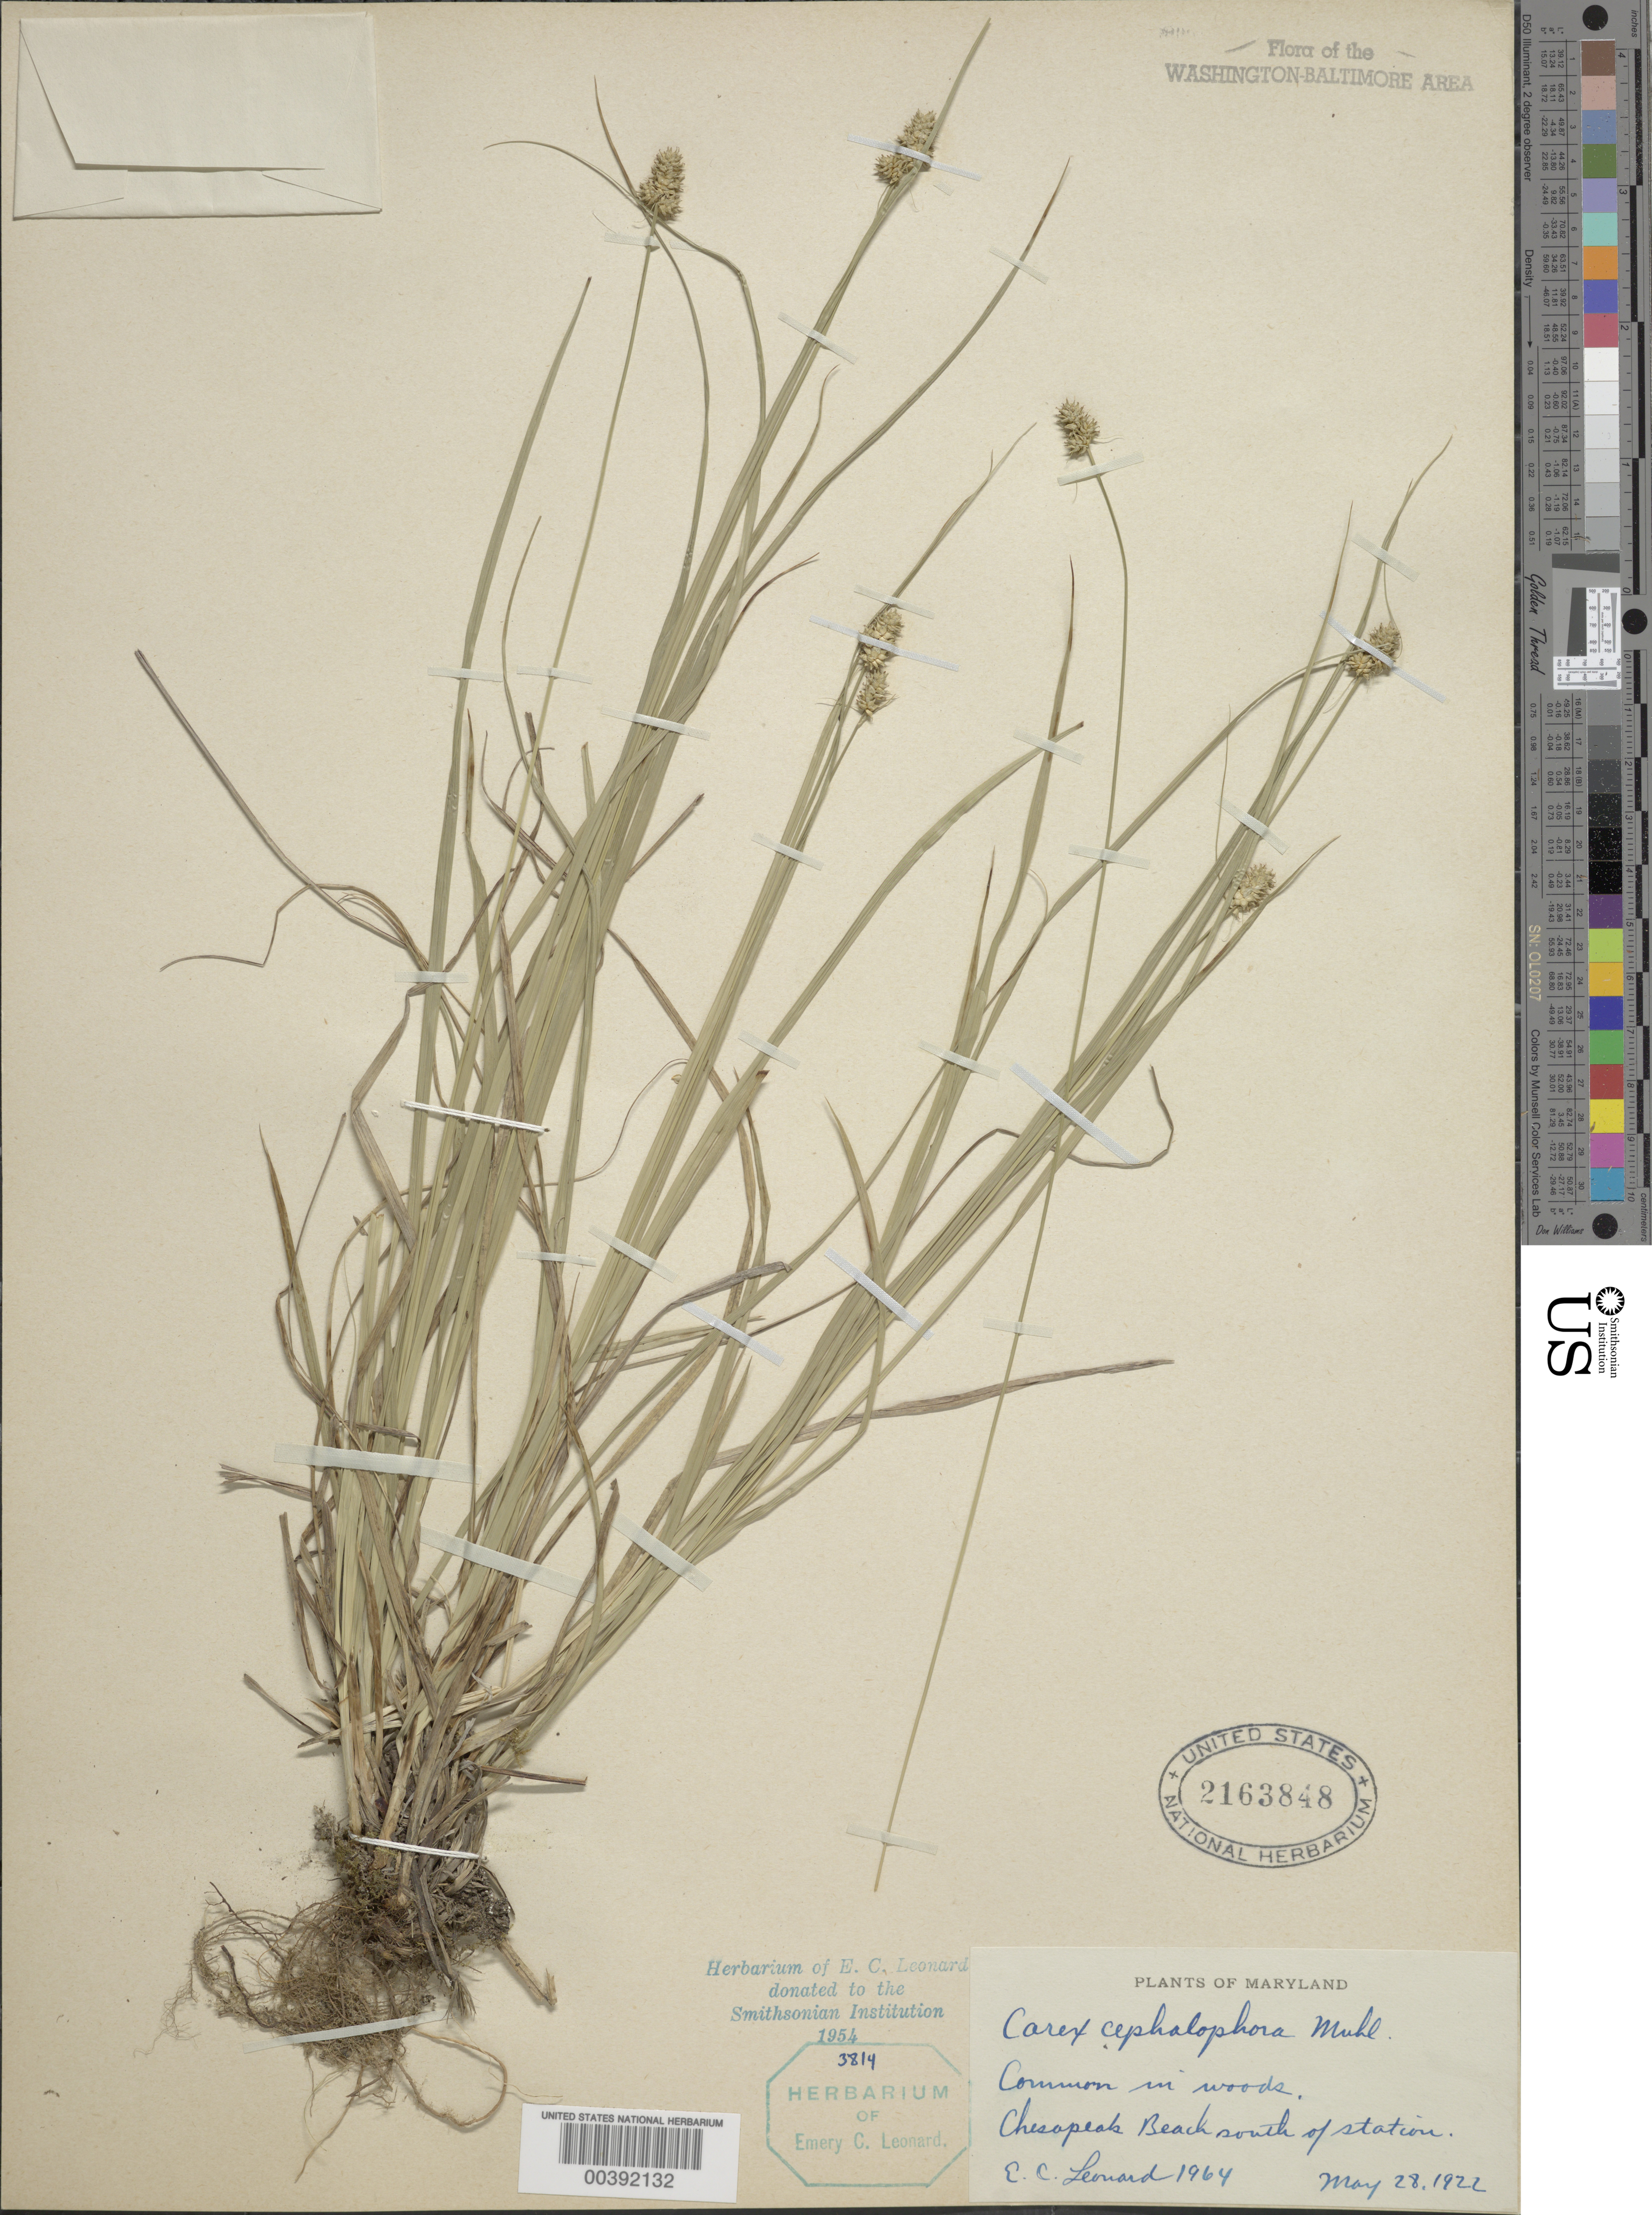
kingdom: Plantae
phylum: Tracheophyta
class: Liliopsida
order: Poales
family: Cyperaceae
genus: Carex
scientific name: Carex cephalophora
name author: Muhl. ex Willd.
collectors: E. C. Leonard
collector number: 1964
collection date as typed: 28 May 1922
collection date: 1922-05-28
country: United States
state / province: Maryland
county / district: Calvert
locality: Chesapeake Beach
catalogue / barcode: US 2163848